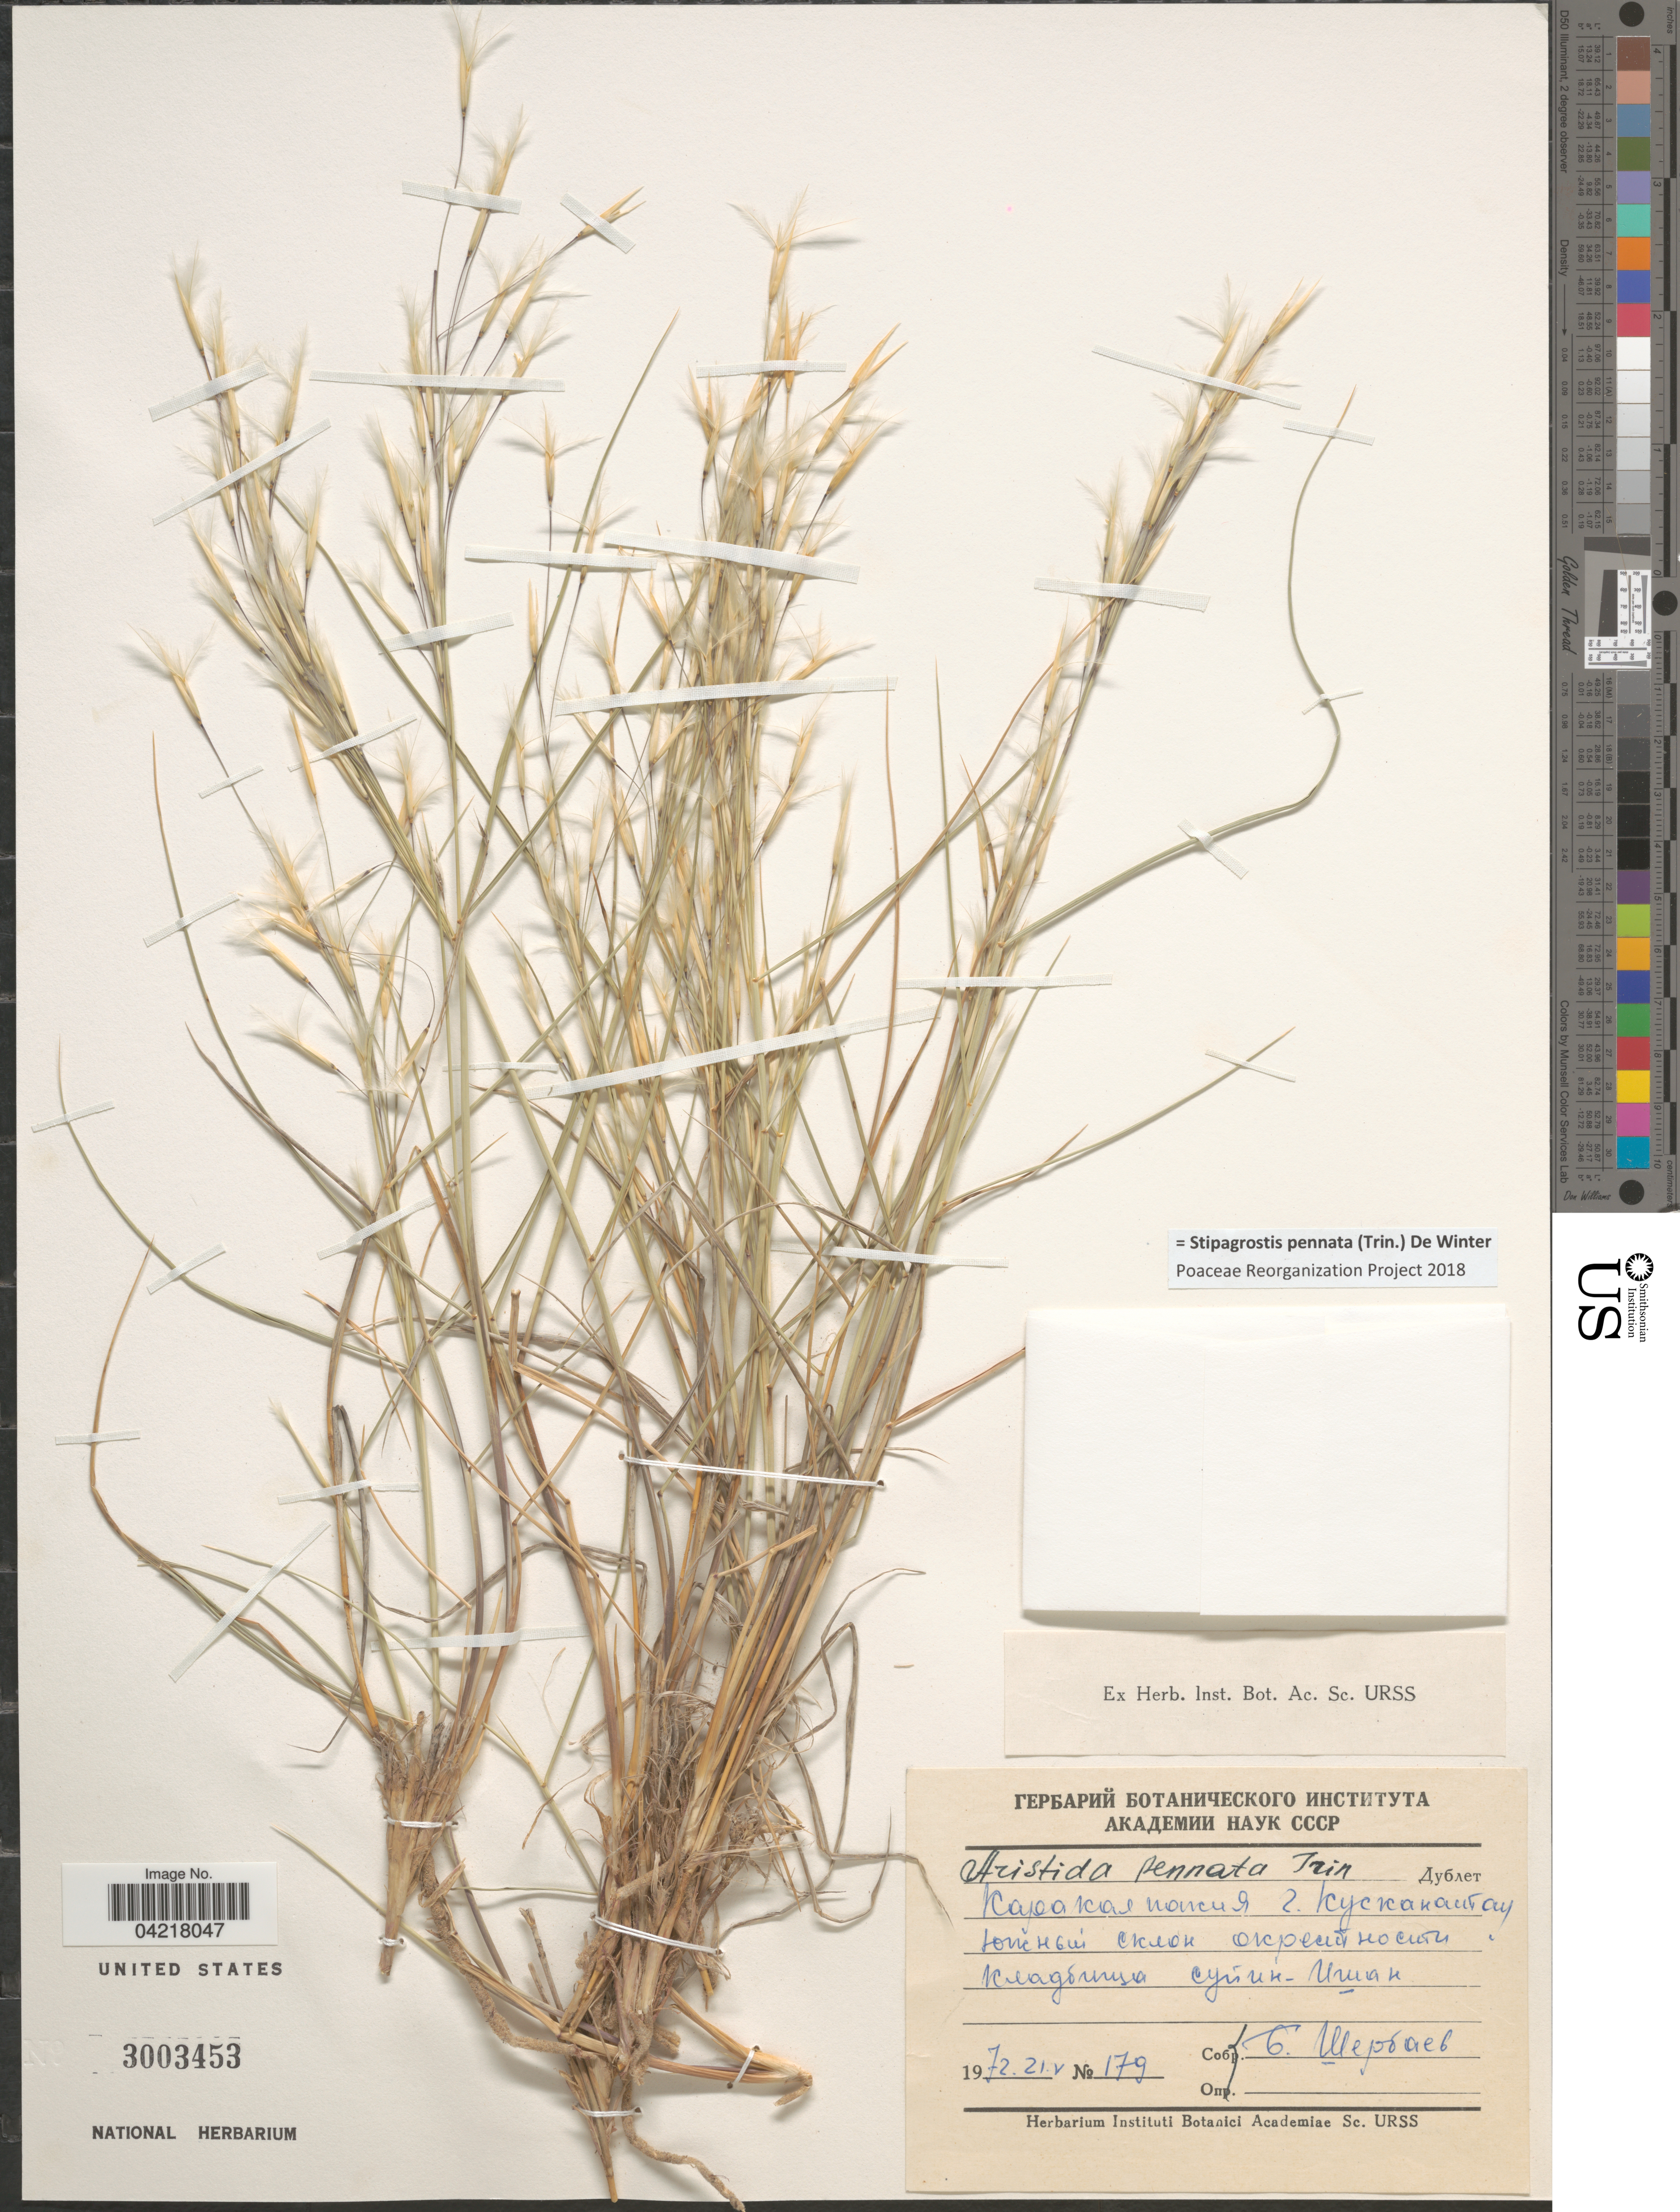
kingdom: Plantae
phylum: Tracheophyta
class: Liliopsida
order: Poales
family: Poaceae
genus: Stipagrostis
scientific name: Stipagrostis pennata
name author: (Trin.) De Winter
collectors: Sherbaev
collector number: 179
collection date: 1972-05-21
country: Uzbekistan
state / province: Qoraqalpog'iston Republikasi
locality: Kuskanatau, Suyin-Ishan grave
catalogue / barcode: US 3003453